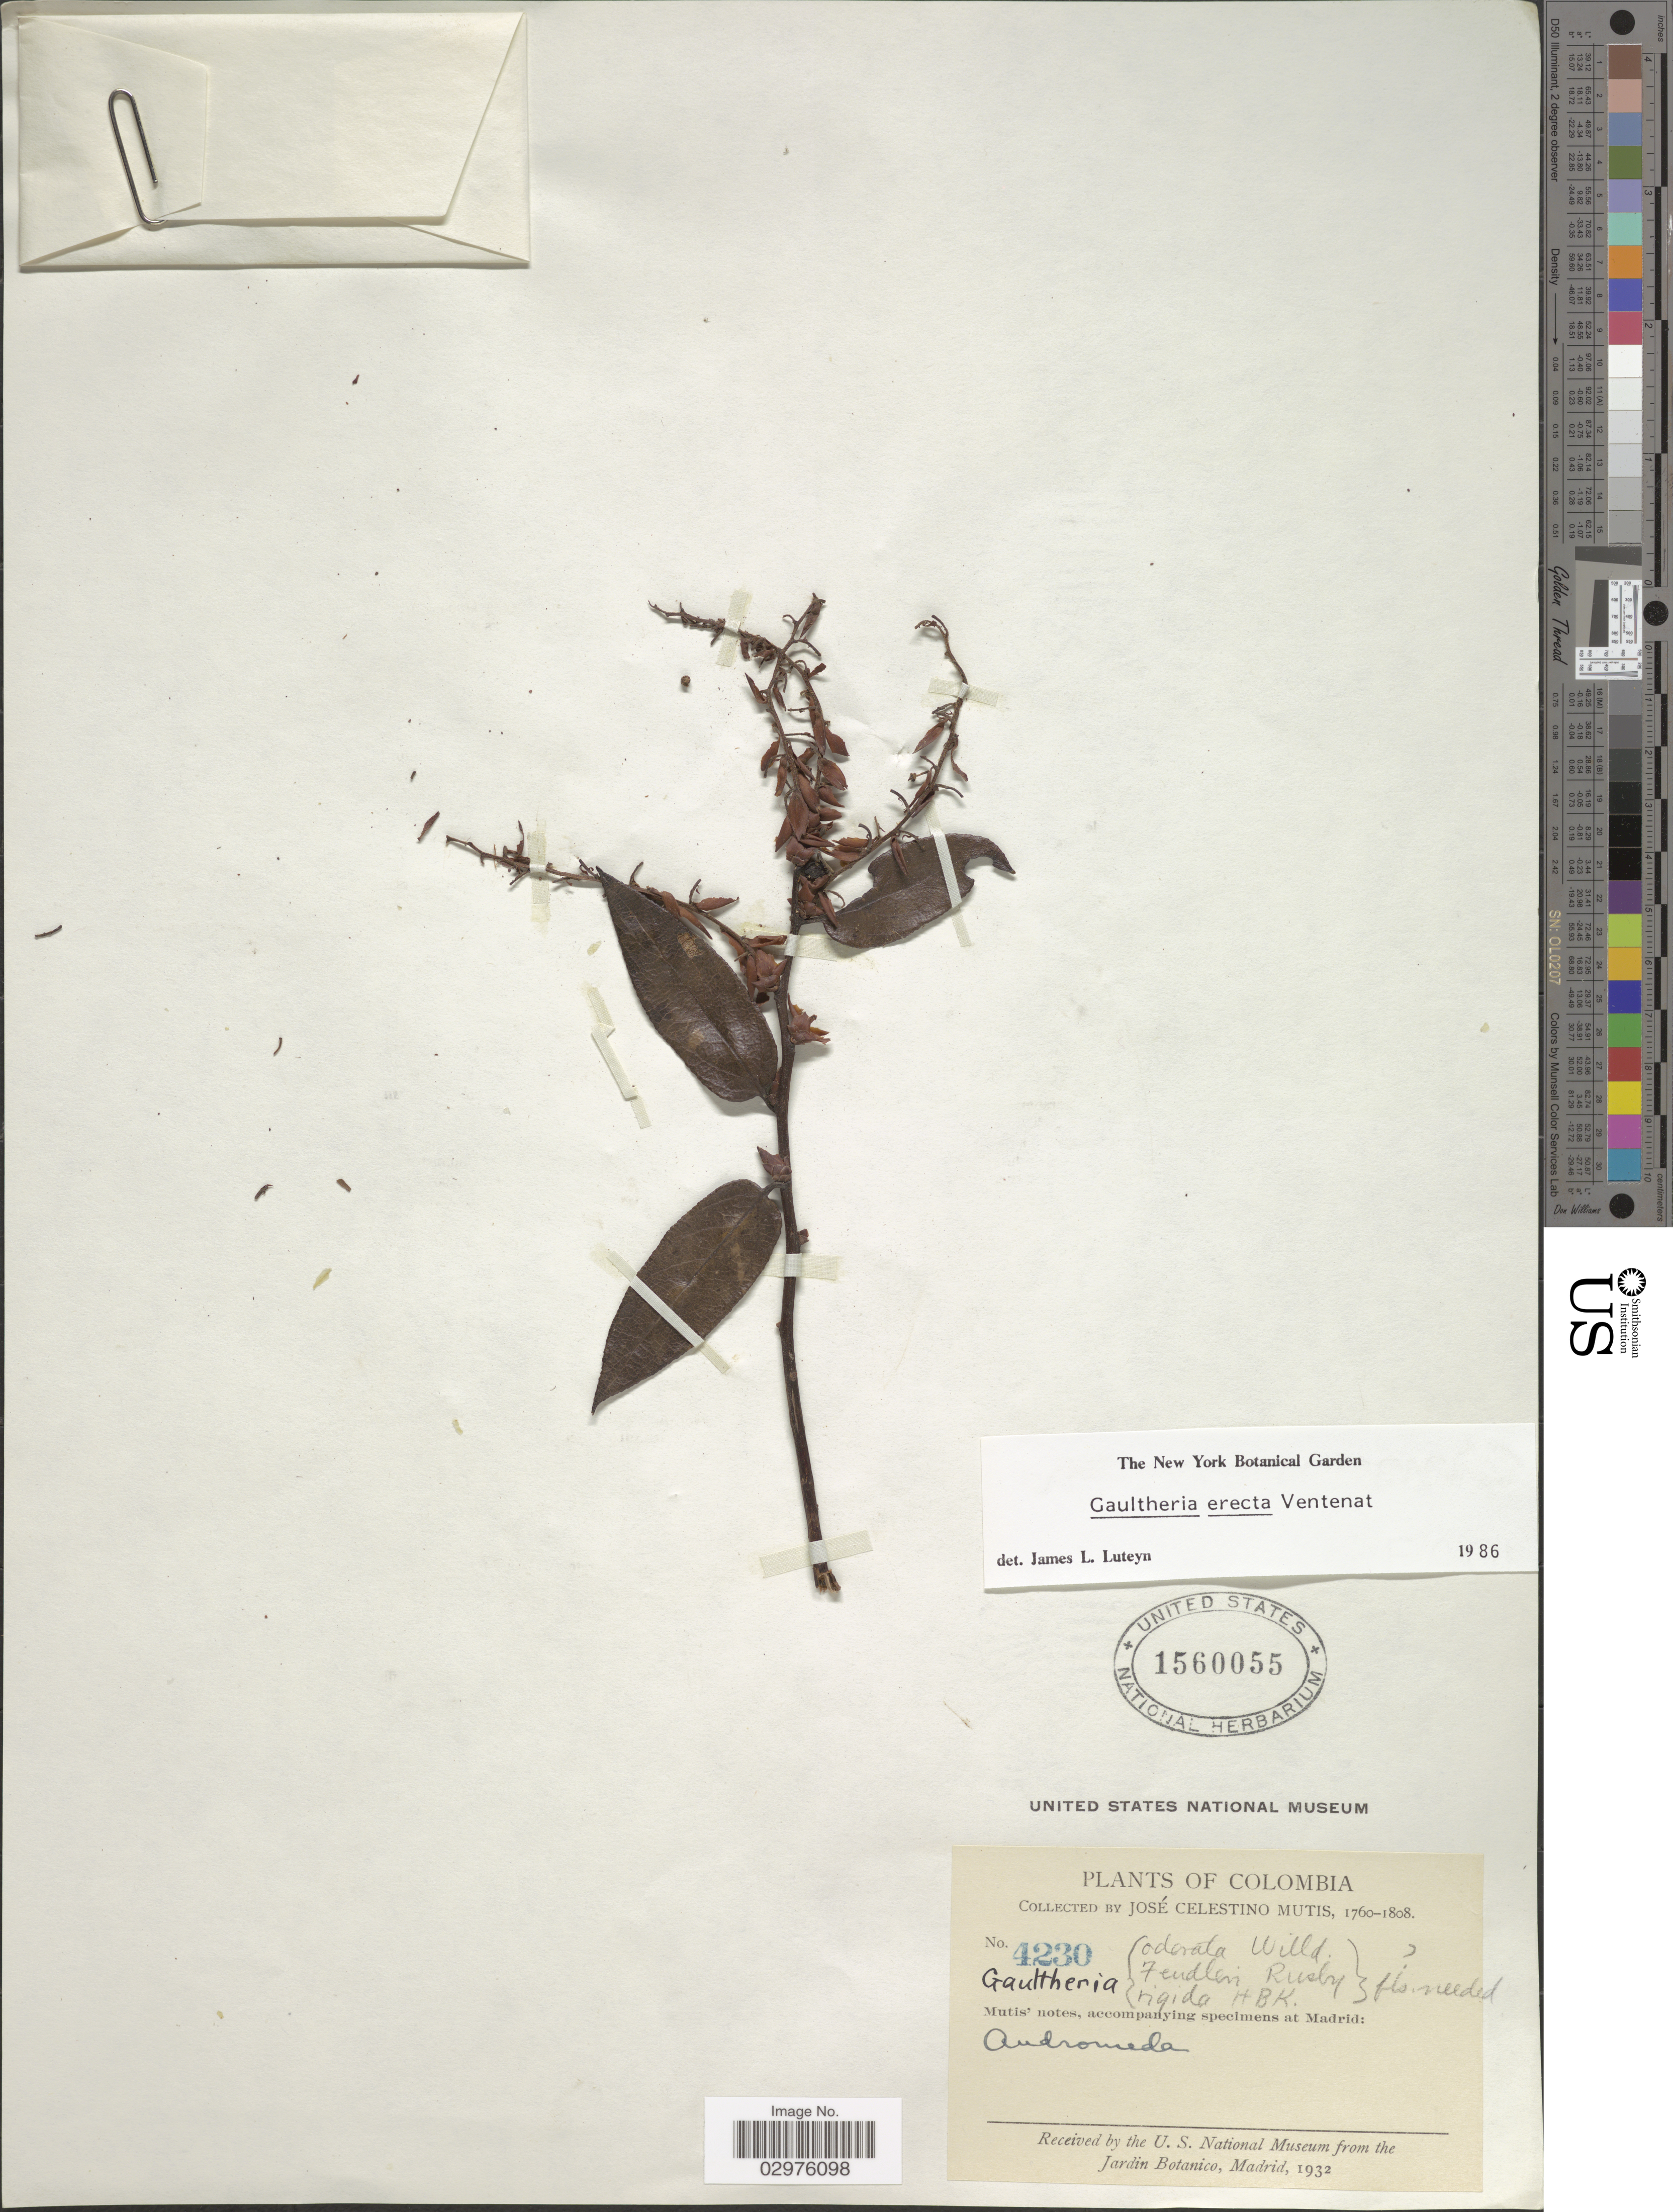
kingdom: Plantae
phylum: Tracheophyta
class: Magnoliopsida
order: Ericales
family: Ericaceae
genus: Gaultheria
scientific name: Gaultheria erecta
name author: Vent.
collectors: J. C. B. Mutis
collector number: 4230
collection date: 1760/1808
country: Colombia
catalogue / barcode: US 1560055